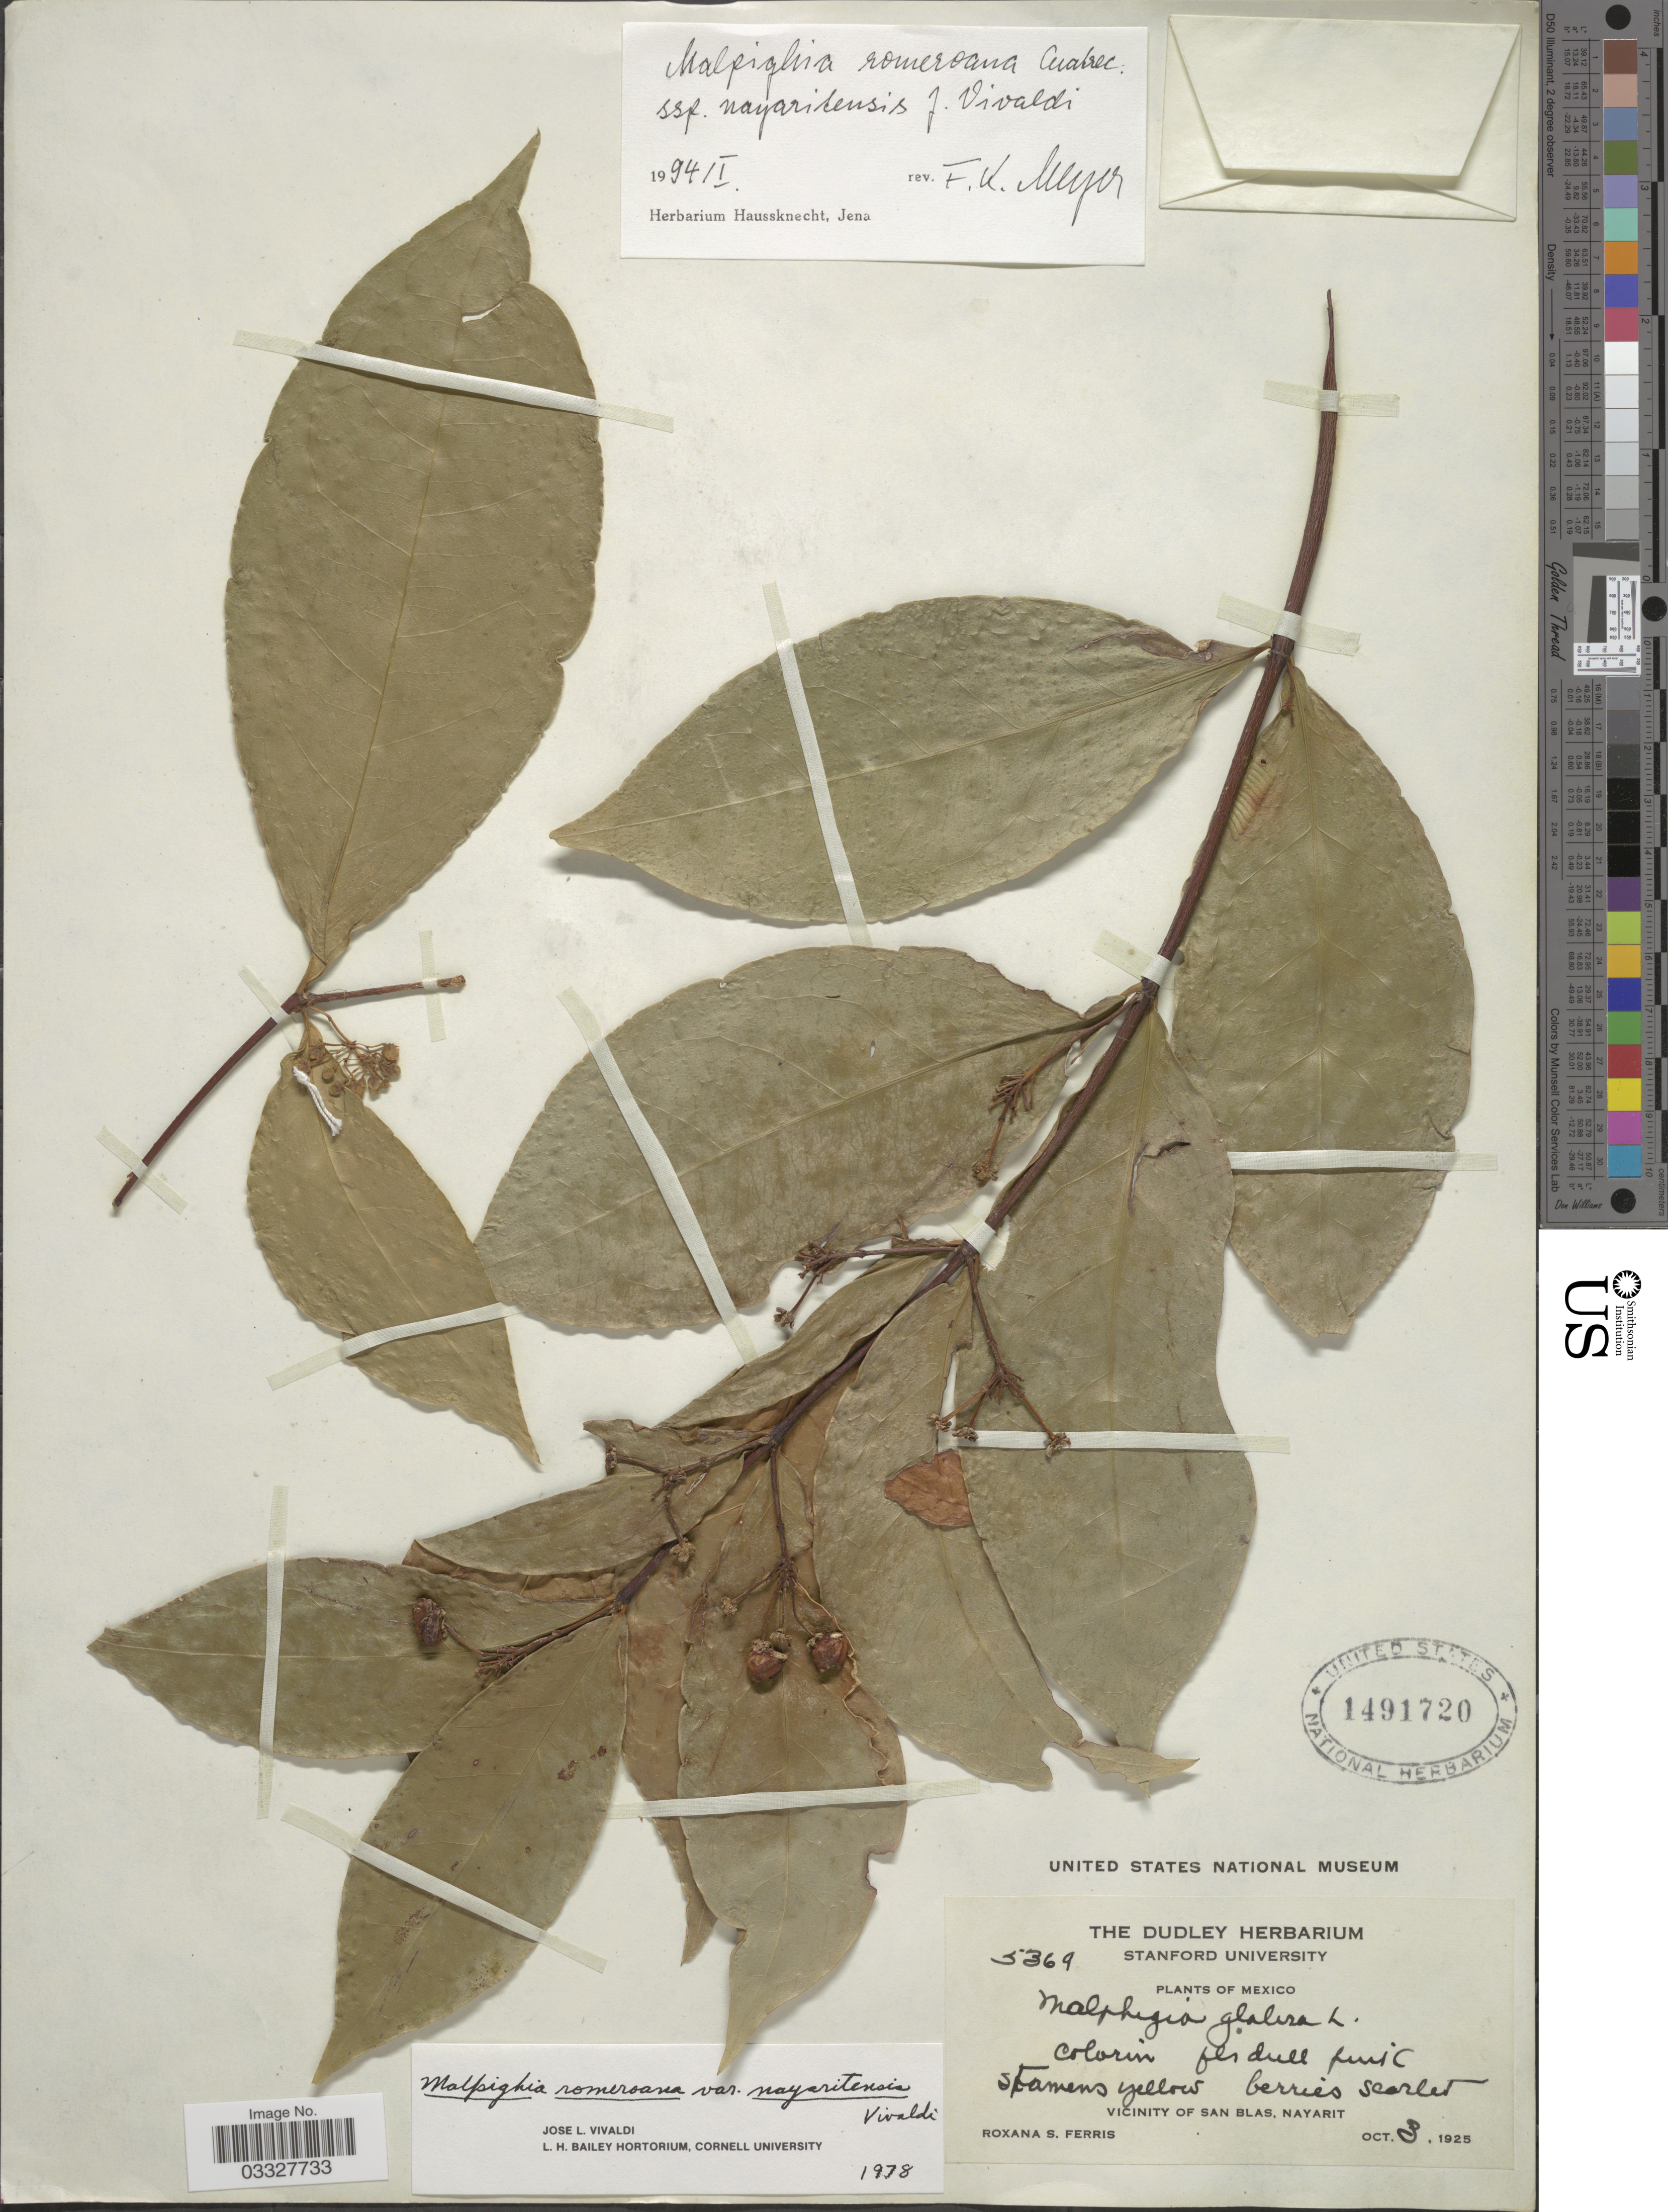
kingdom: Plantae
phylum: Tracheophyta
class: Magnoliopsida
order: Malpighiales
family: Malpighiaceae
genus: Malpighia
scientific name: Malpighia romeroana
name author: Cuatrec.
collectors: R. S. Ferris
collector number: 5369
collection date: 1925-10-03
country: Mexico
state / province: Nayarit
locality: Vicinity of San Blas, Nayarit.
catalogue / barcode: US 1491720